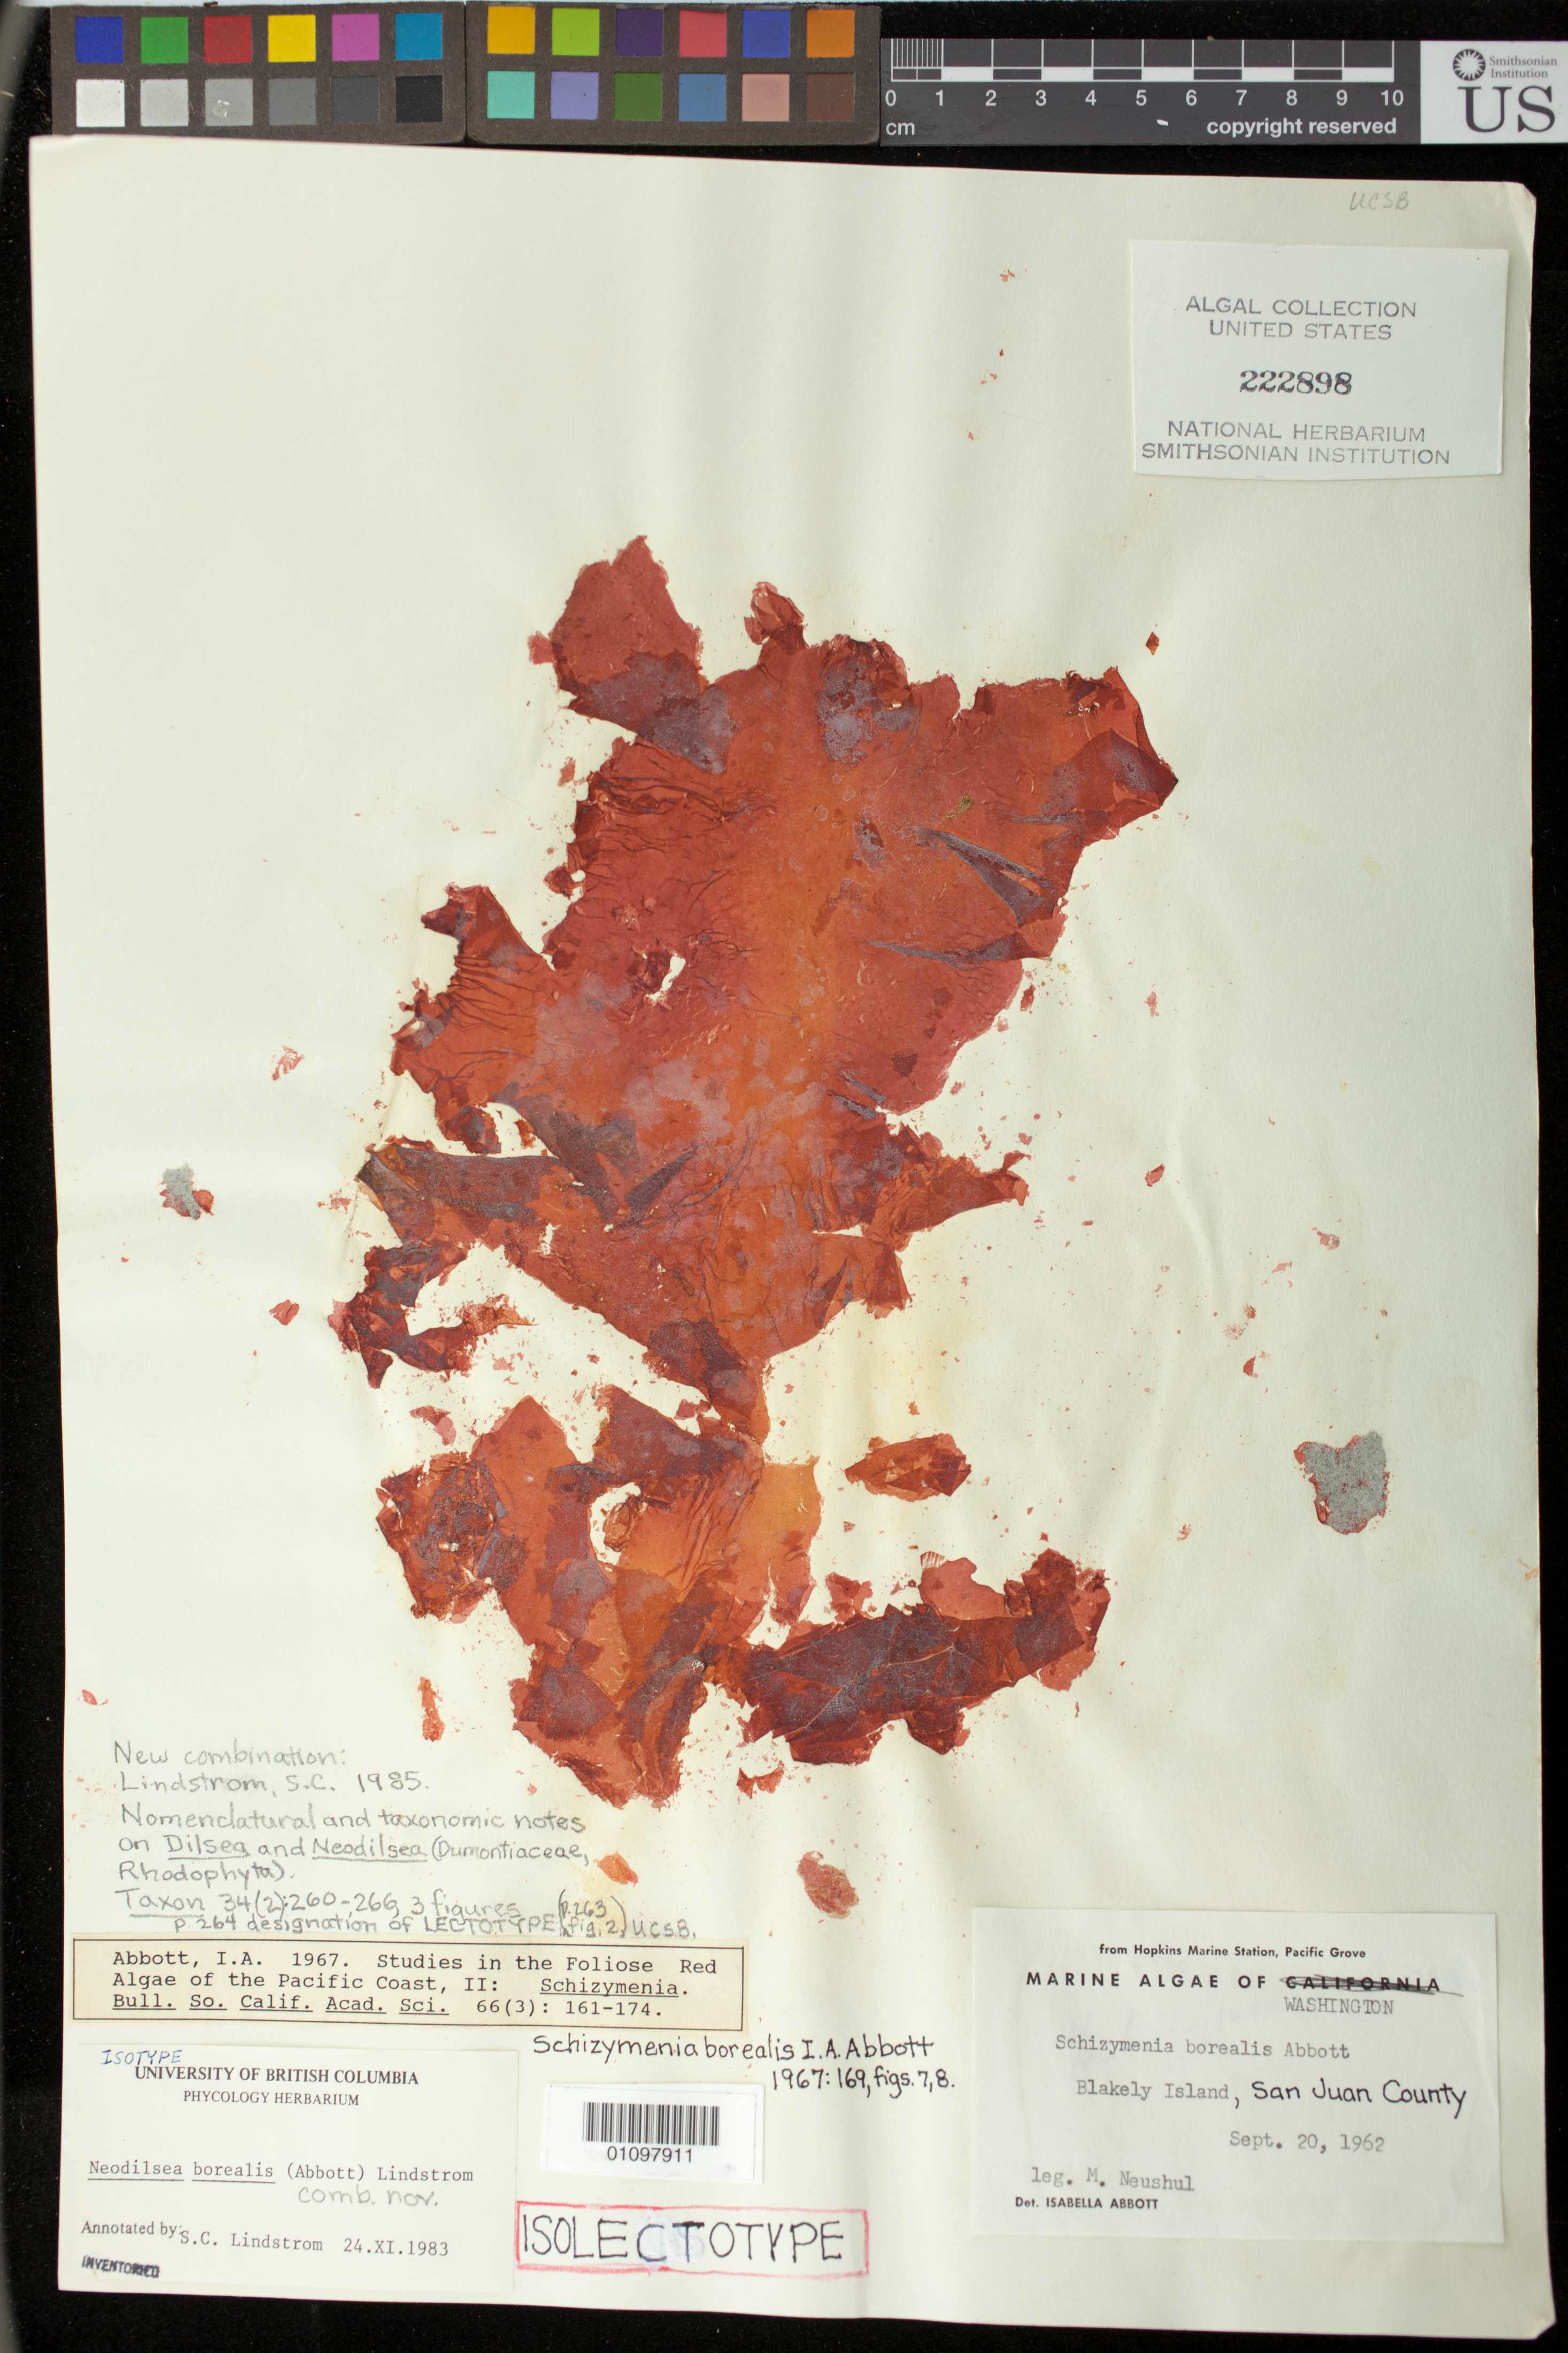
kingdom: Plantae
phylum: Rhodophyta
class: Florideophyceae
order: Nemastomatales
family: Schizymeniaceae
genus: Schizymenia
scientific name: Schizymenia borealis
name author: I.A. Abbott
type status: Isolectotype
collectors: M. Neushul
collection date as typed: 20 Sep 1962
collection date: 1962-09-20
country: United States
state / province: Washington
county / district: San Juan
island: Blakely Island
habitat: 50-80 ft. depth.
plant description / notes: Specimen from UCSB.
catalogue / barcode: US 222898